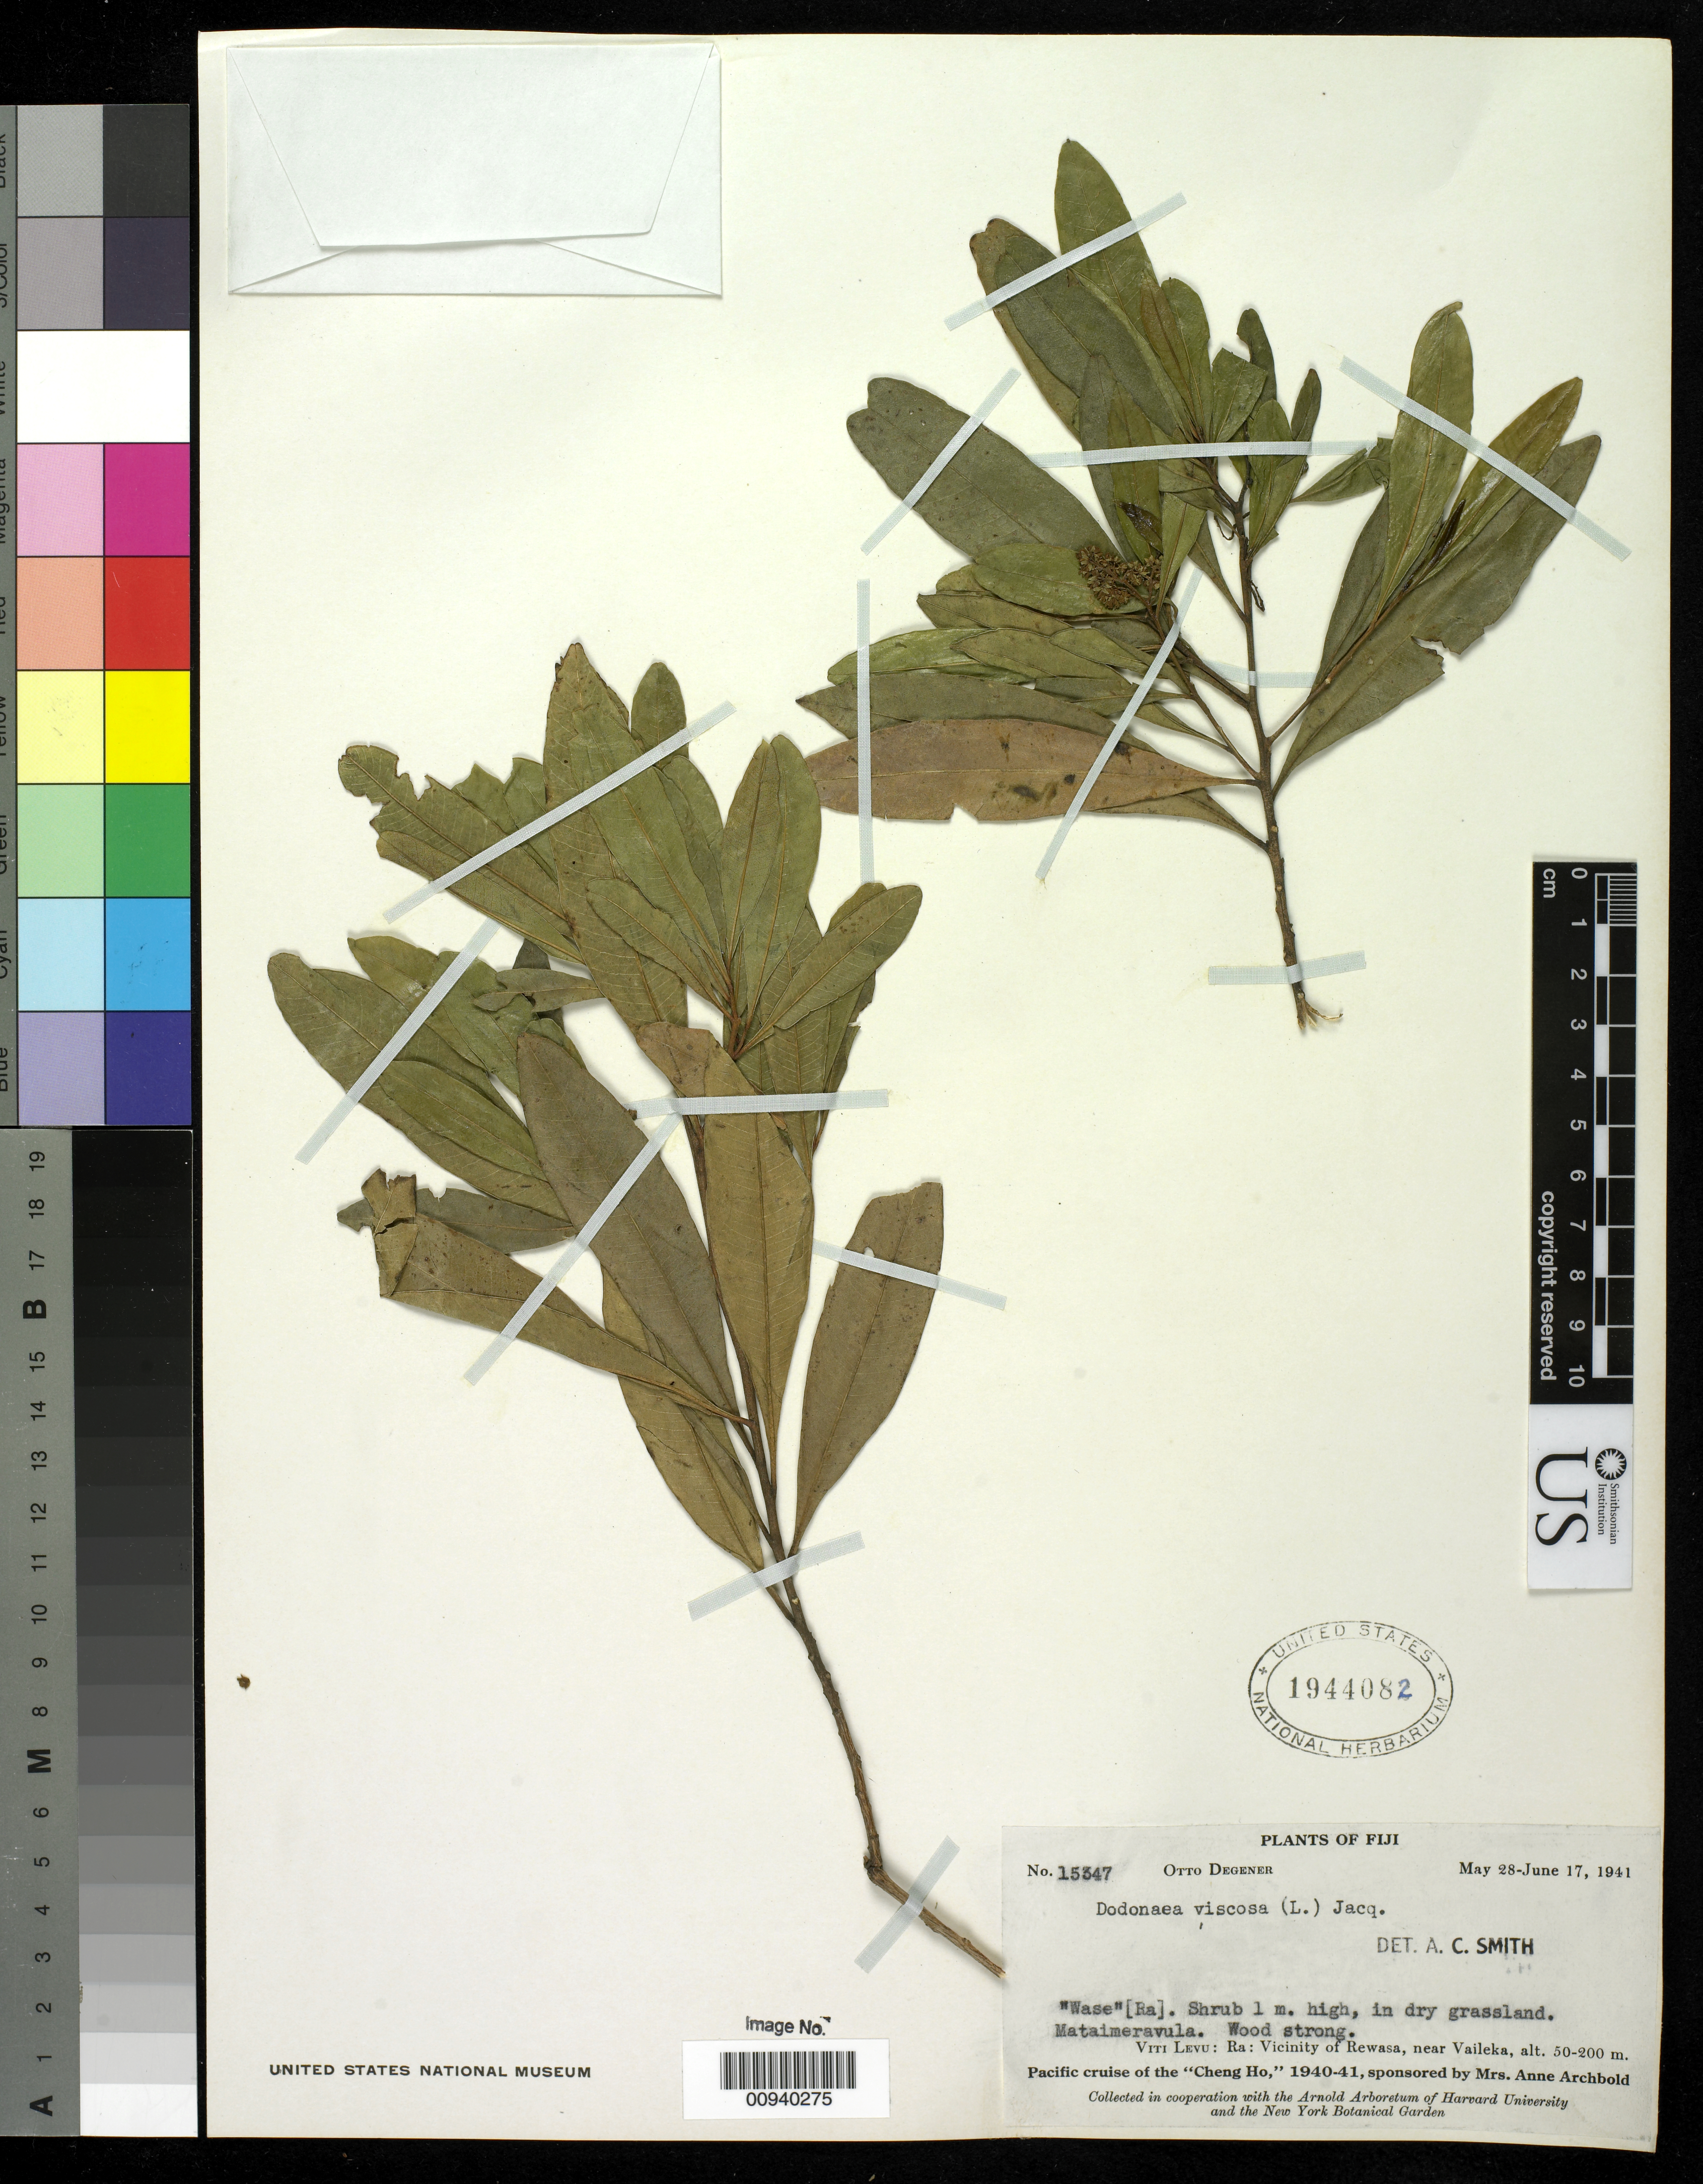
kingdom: Plantae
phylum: Tracheophyta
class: Magnoliopsida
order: Sapindales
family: Sapindaceae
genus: Dodonaea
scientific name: Dodonaea viscosa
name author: Jacq.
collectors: C. A. Smith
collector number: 15347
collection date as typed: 28 May 1941 to 17 Jun 1941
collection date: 1941-05-28/1941-06-17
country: Fiji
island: Viti Levu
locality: Mataimeravula. Wood strong.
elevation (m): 50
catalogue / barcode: US 1944082